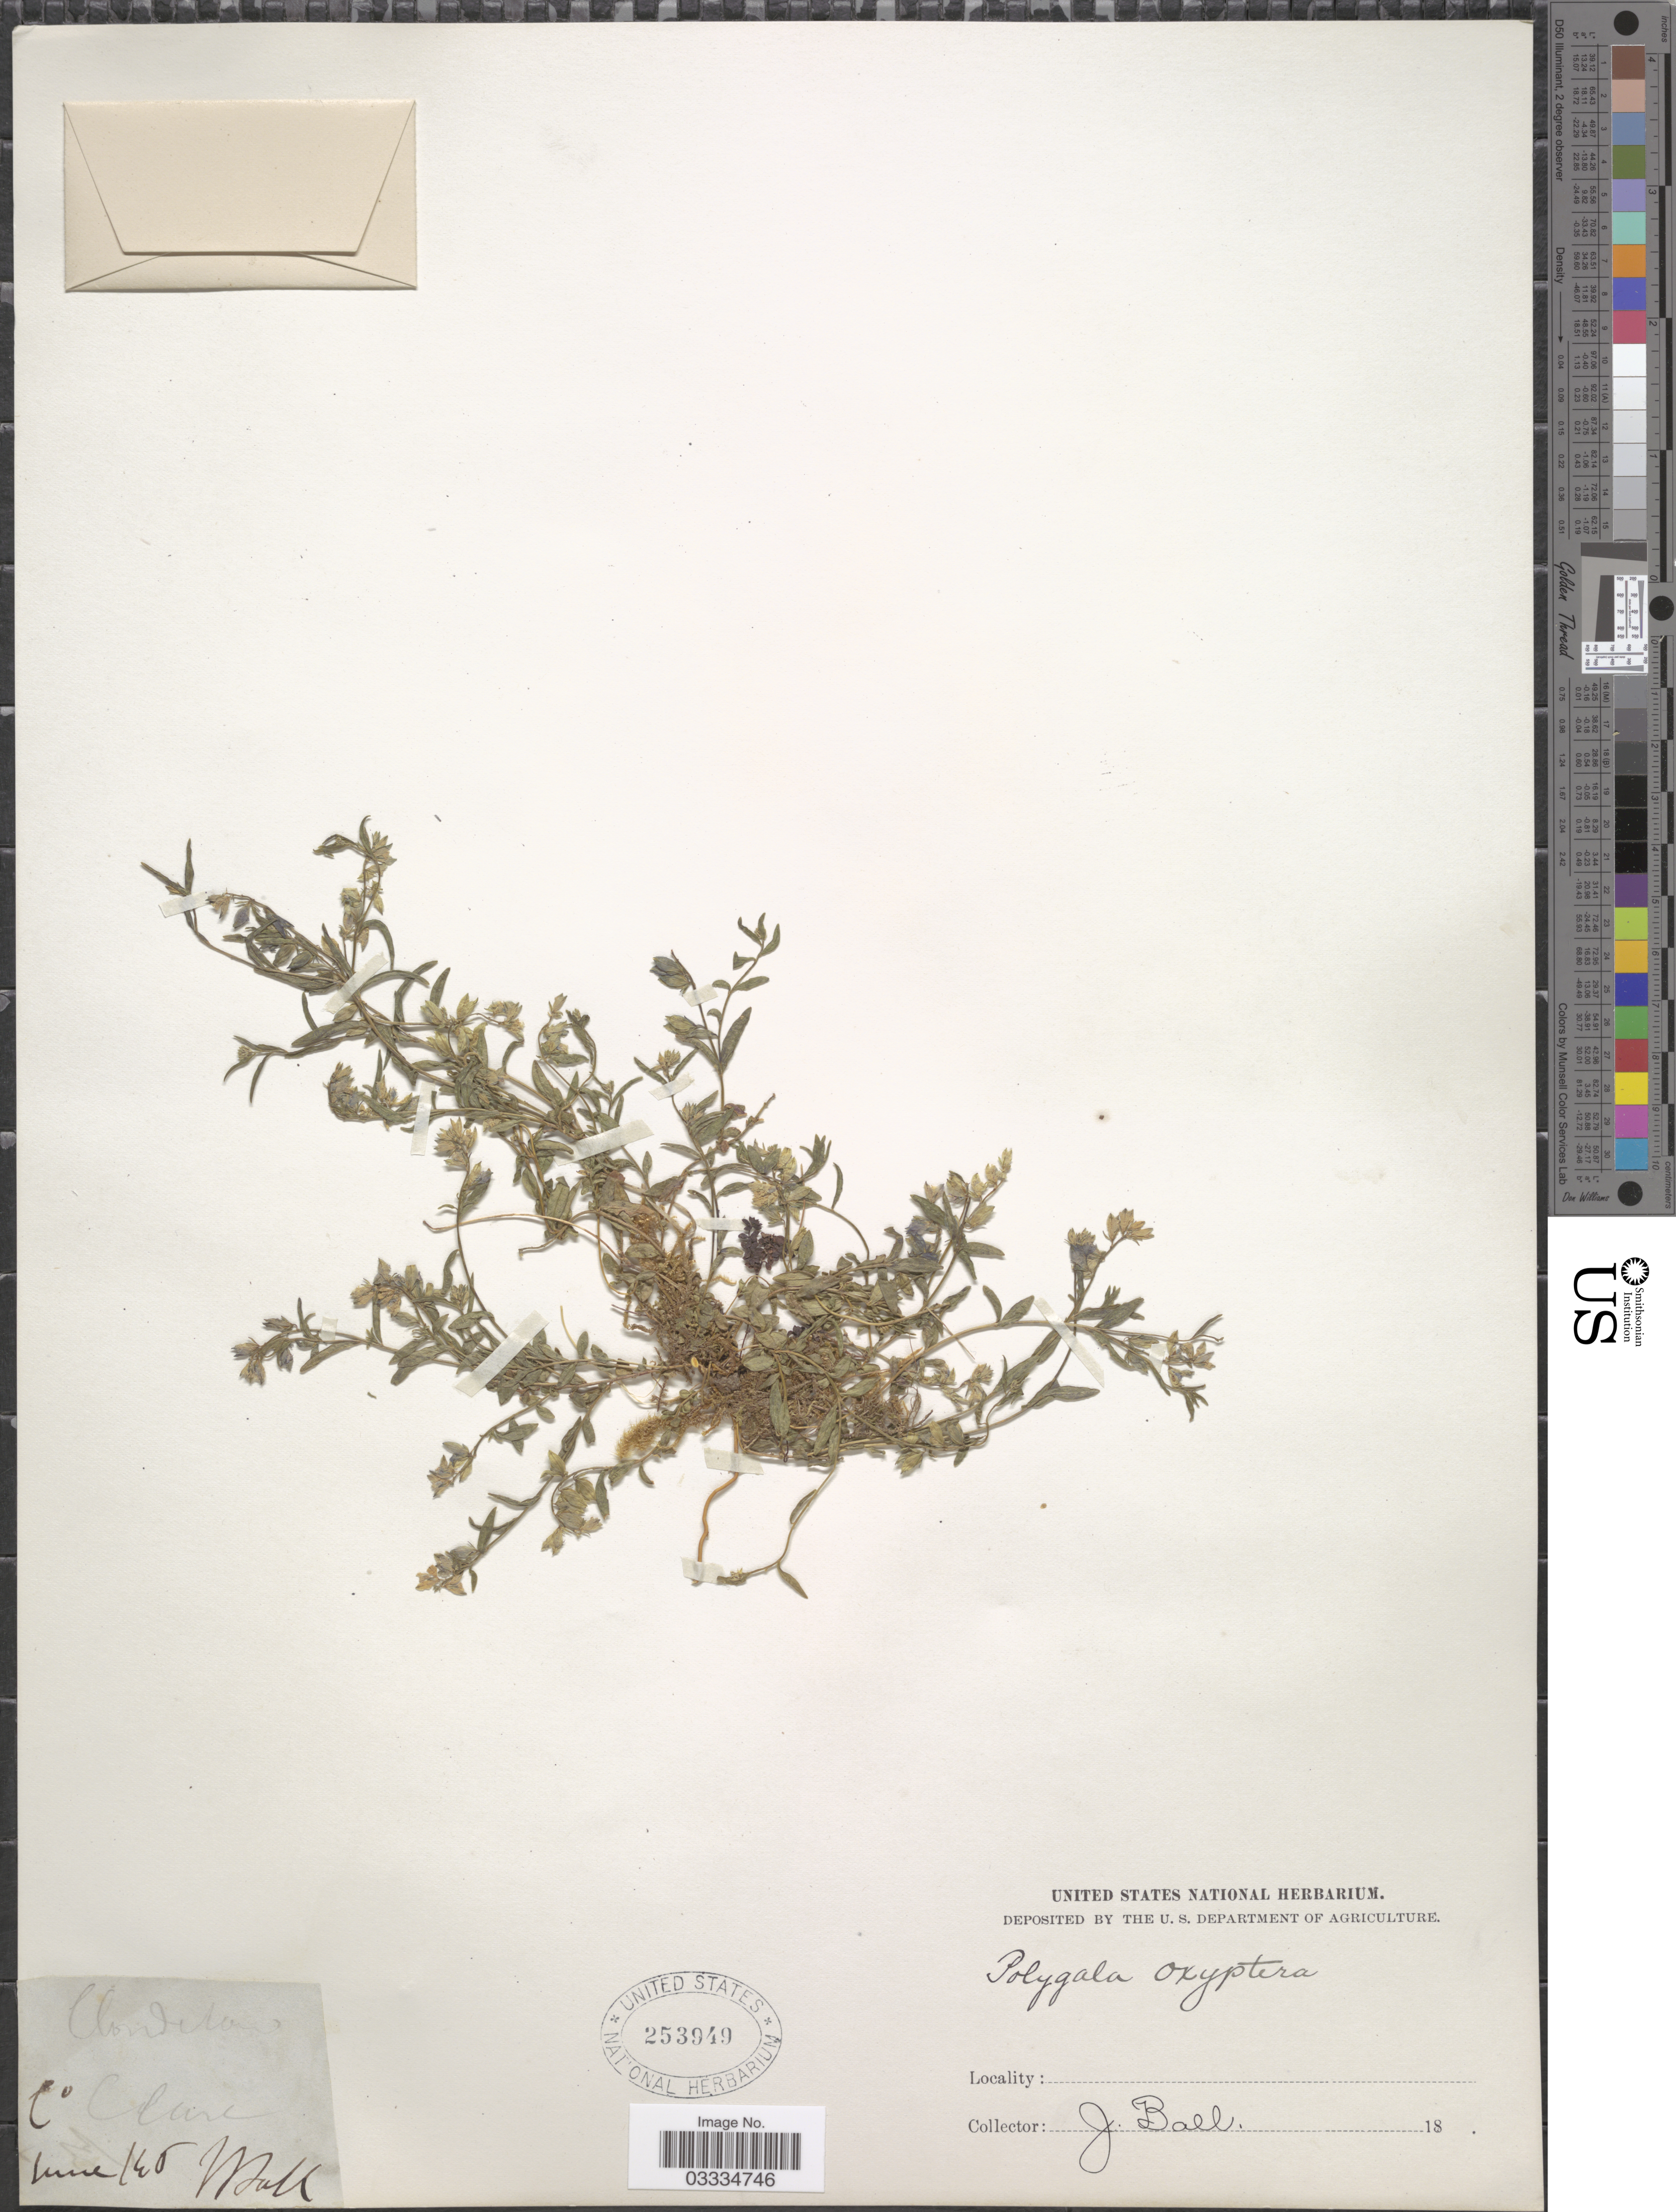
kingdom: Plantae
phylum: Tracheophyta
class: Magnoliopsida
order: Fabales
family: Polygalaceae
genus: Polygala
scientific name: Polygala oxyptera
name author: Rchb.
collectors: J. Ball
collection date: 1845-06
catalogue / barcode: US 253949